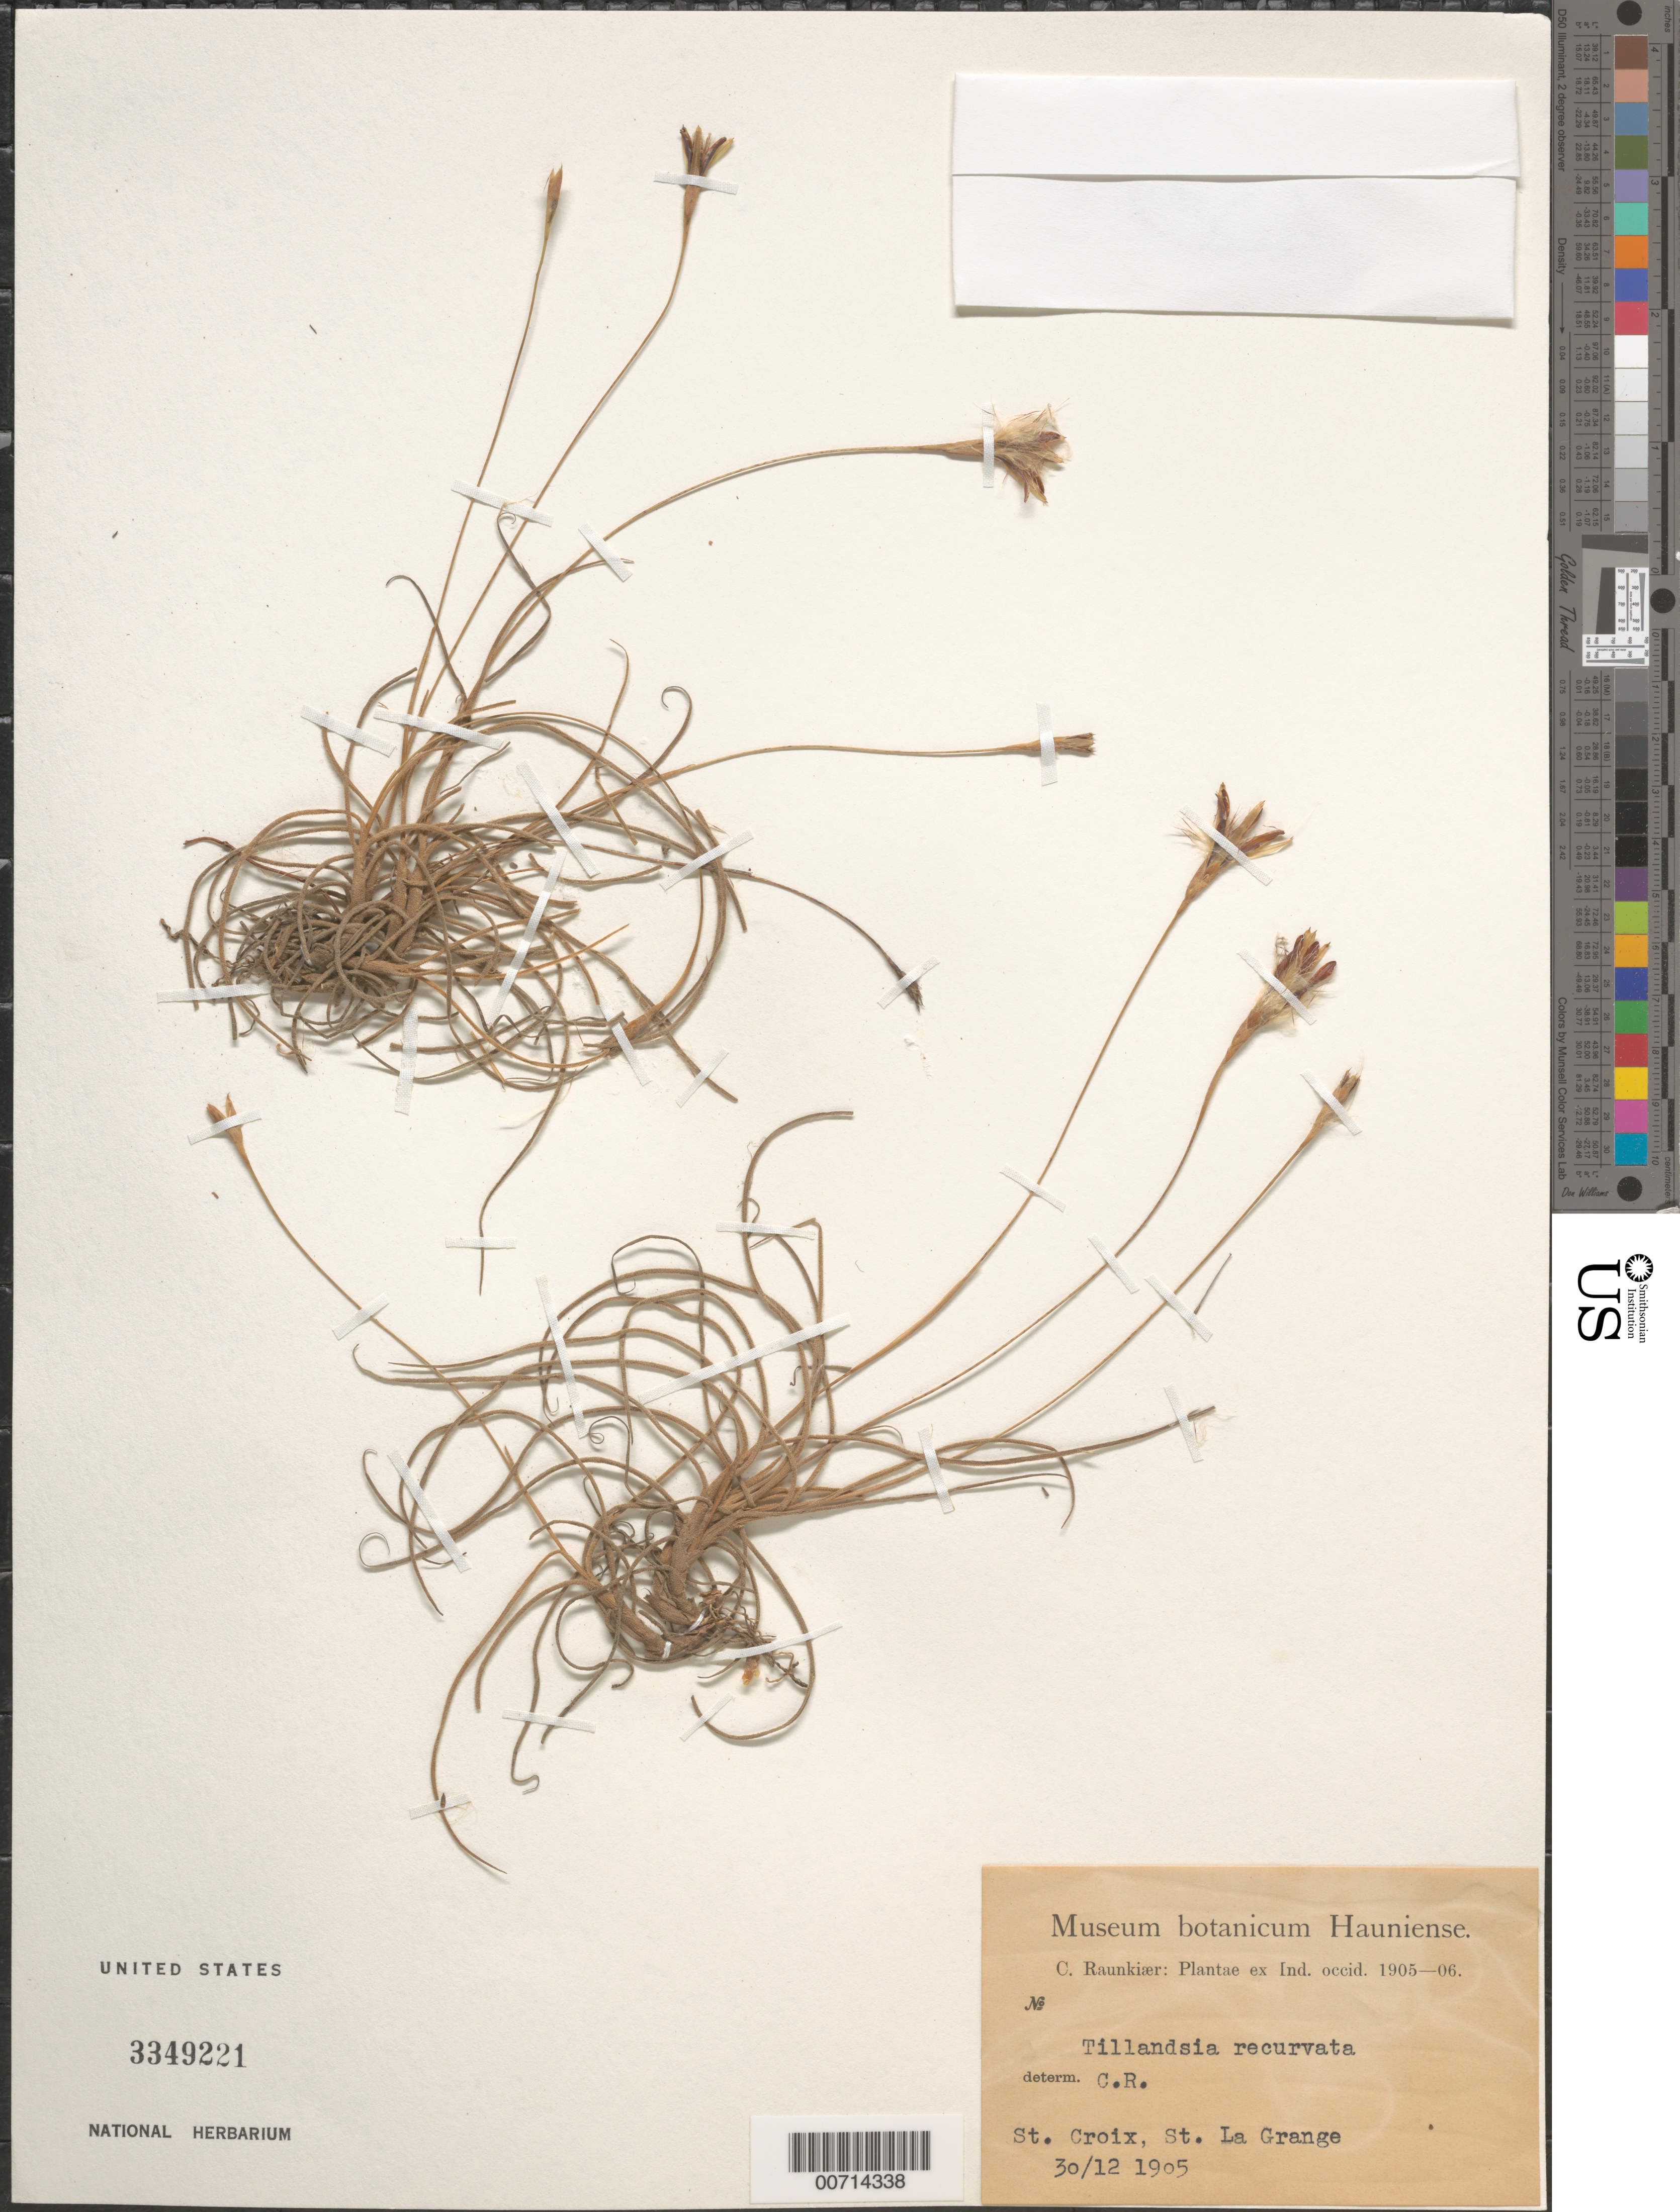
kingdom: Plantae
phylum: Tracheophyta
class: Liliopsida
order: Poales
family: Bromeliaceae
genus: Tillandsia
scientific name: Tillandsia recurvata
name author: L.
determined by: Raunkiær, C.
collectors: C. Raunkiær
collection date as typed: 30 Dec 1905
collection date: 1905-12-30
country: U.S. Virgin Islands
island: St. Croix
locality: St. La Grange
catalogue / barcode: US 3349221